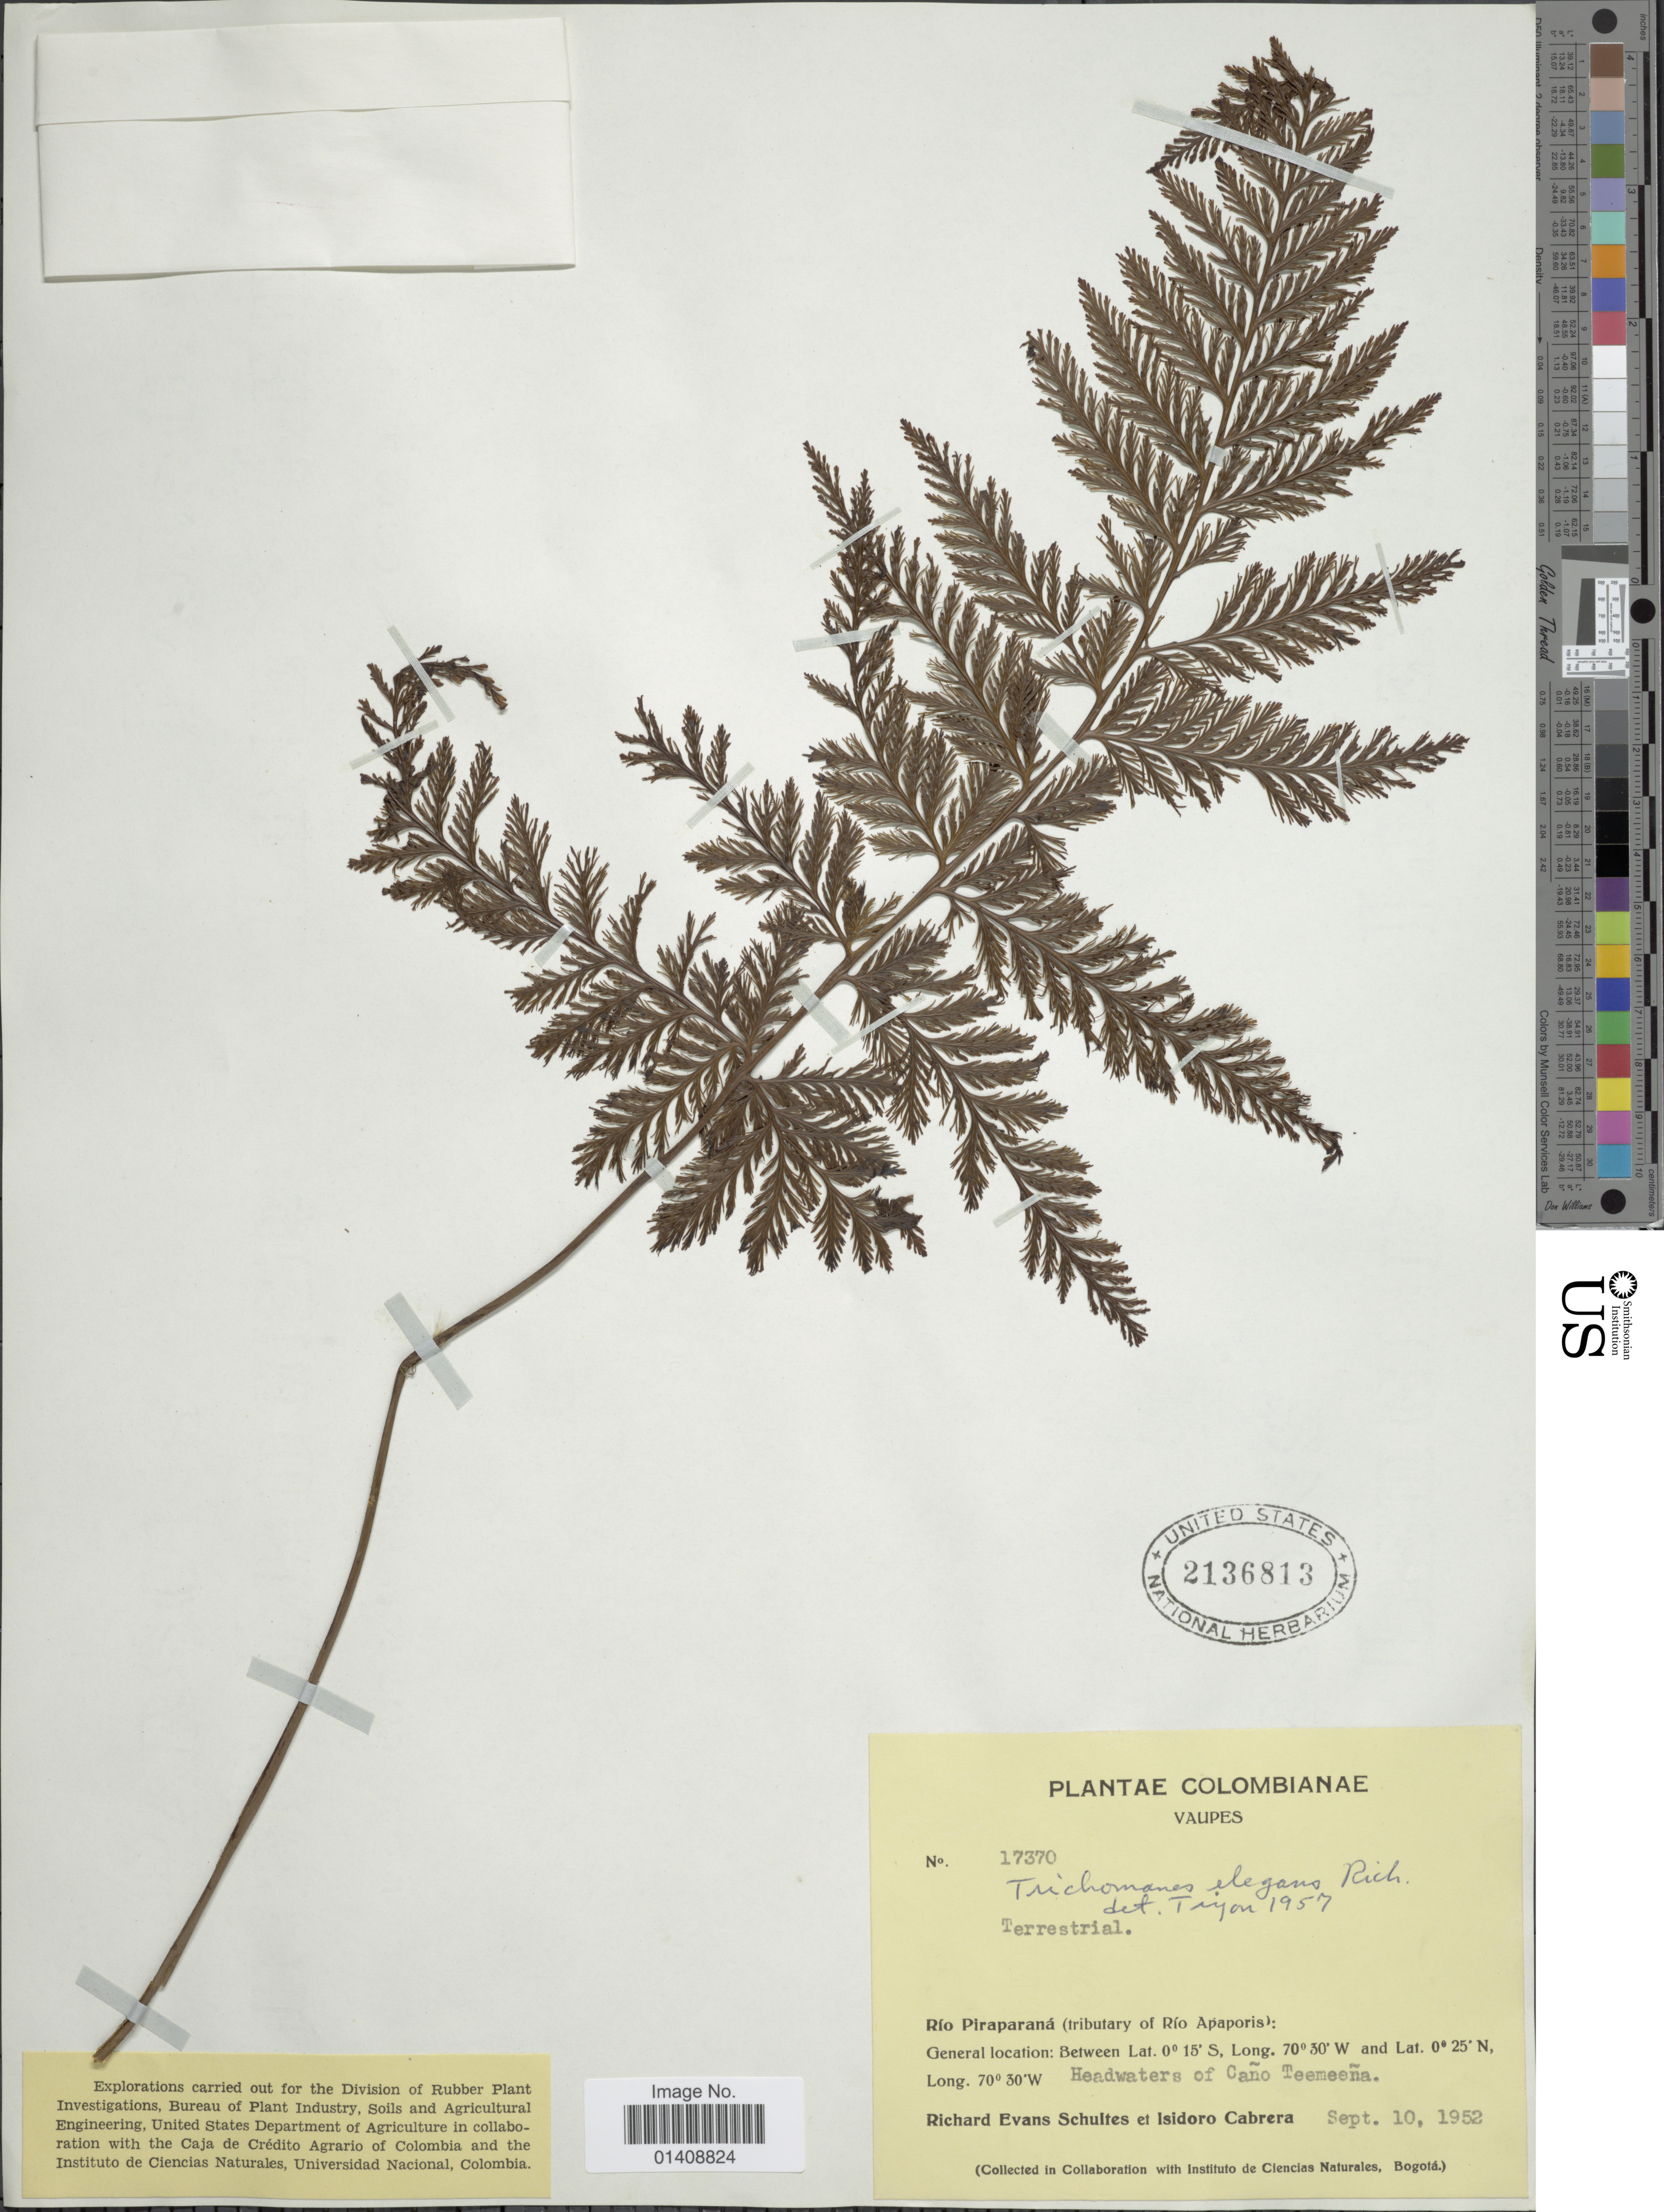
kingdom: Plantae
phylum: Tracheophyta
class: Polypodiopsida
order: Hymenophyllales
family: Hymenophyllaceae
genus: Trichomanes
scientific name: Trichomanes elegans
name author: Rich.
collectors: R. E. Schultes & I. Cabrera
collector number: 17370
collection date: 1952-09-10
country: Colombia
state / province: Vaupés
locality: Rio Piraparana (tributary of Rio Apaporis). Headwaters of Cano Teemeena.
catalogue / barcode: US 2136813